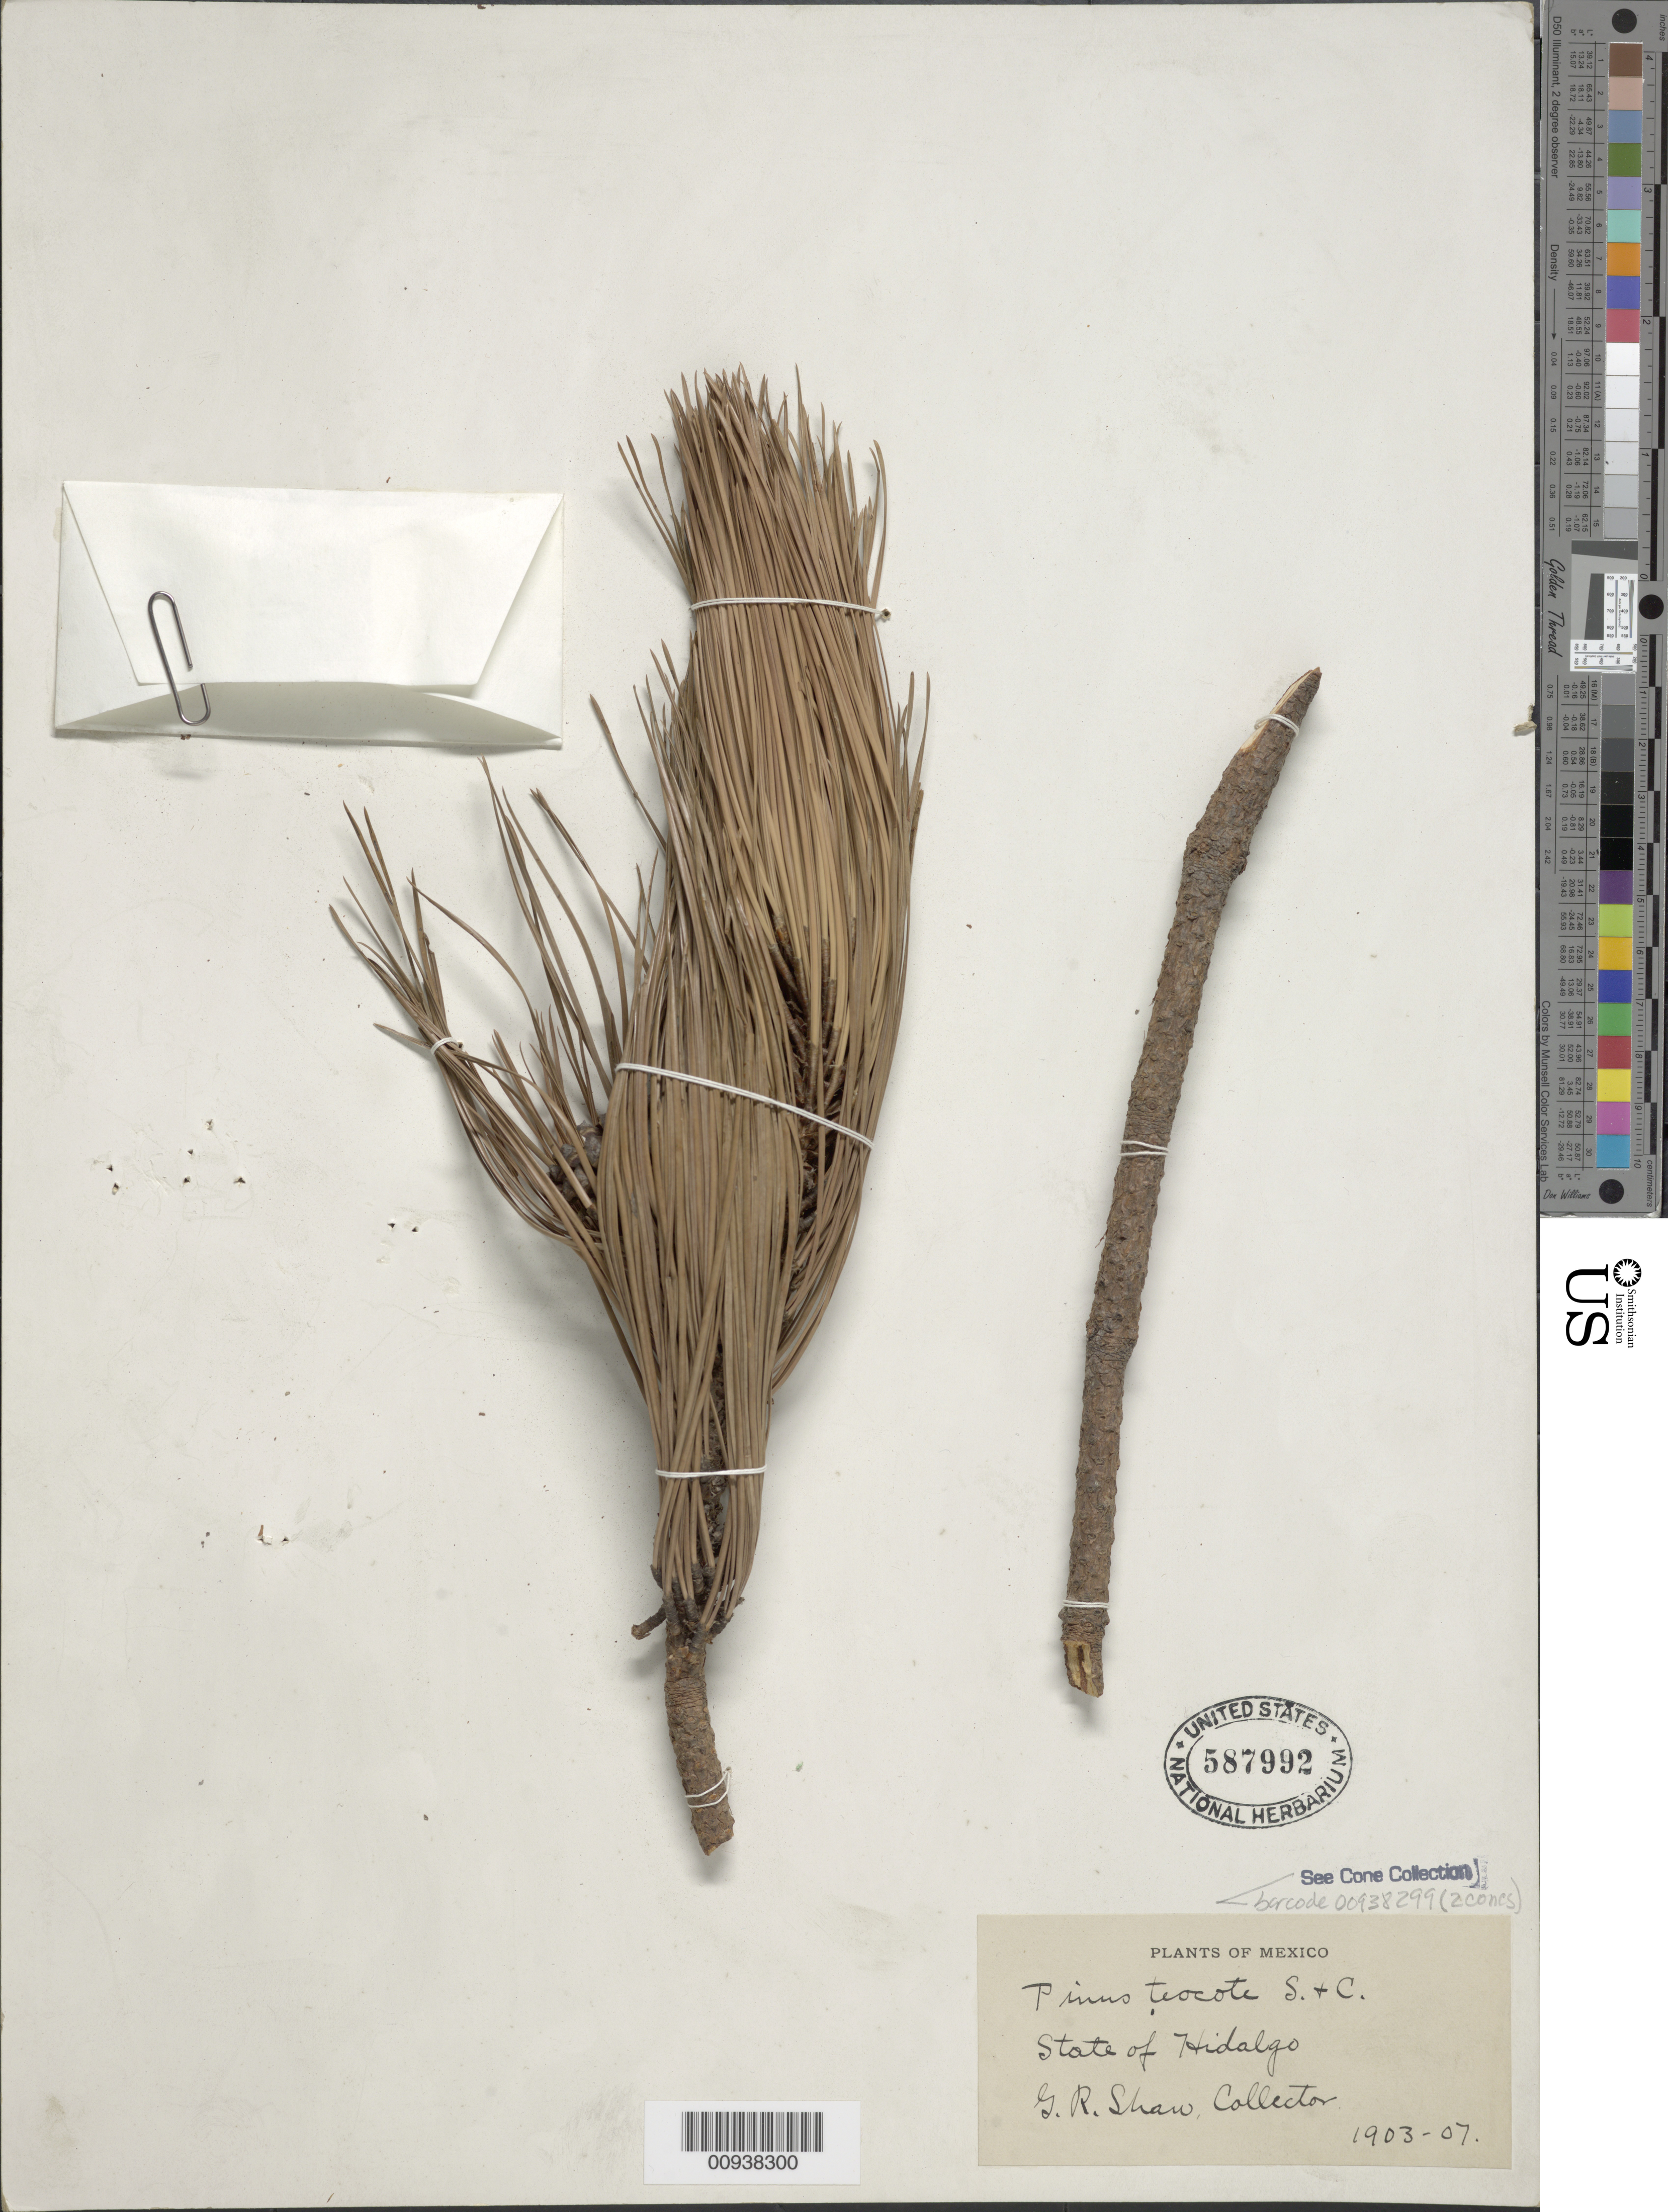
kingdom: Plantae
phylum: Tracheophyta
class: Pinopsida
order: Pinales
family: Pinaceae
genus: Pinus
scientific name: Pinus teocote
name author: Schltdl. & Cham.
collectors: G. R. Shaw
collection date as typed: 1903 to -- --- 1907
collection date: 1903/1907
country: Mexico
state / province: Hidalgo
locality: State of Hidalgo.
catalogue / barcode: US 587992